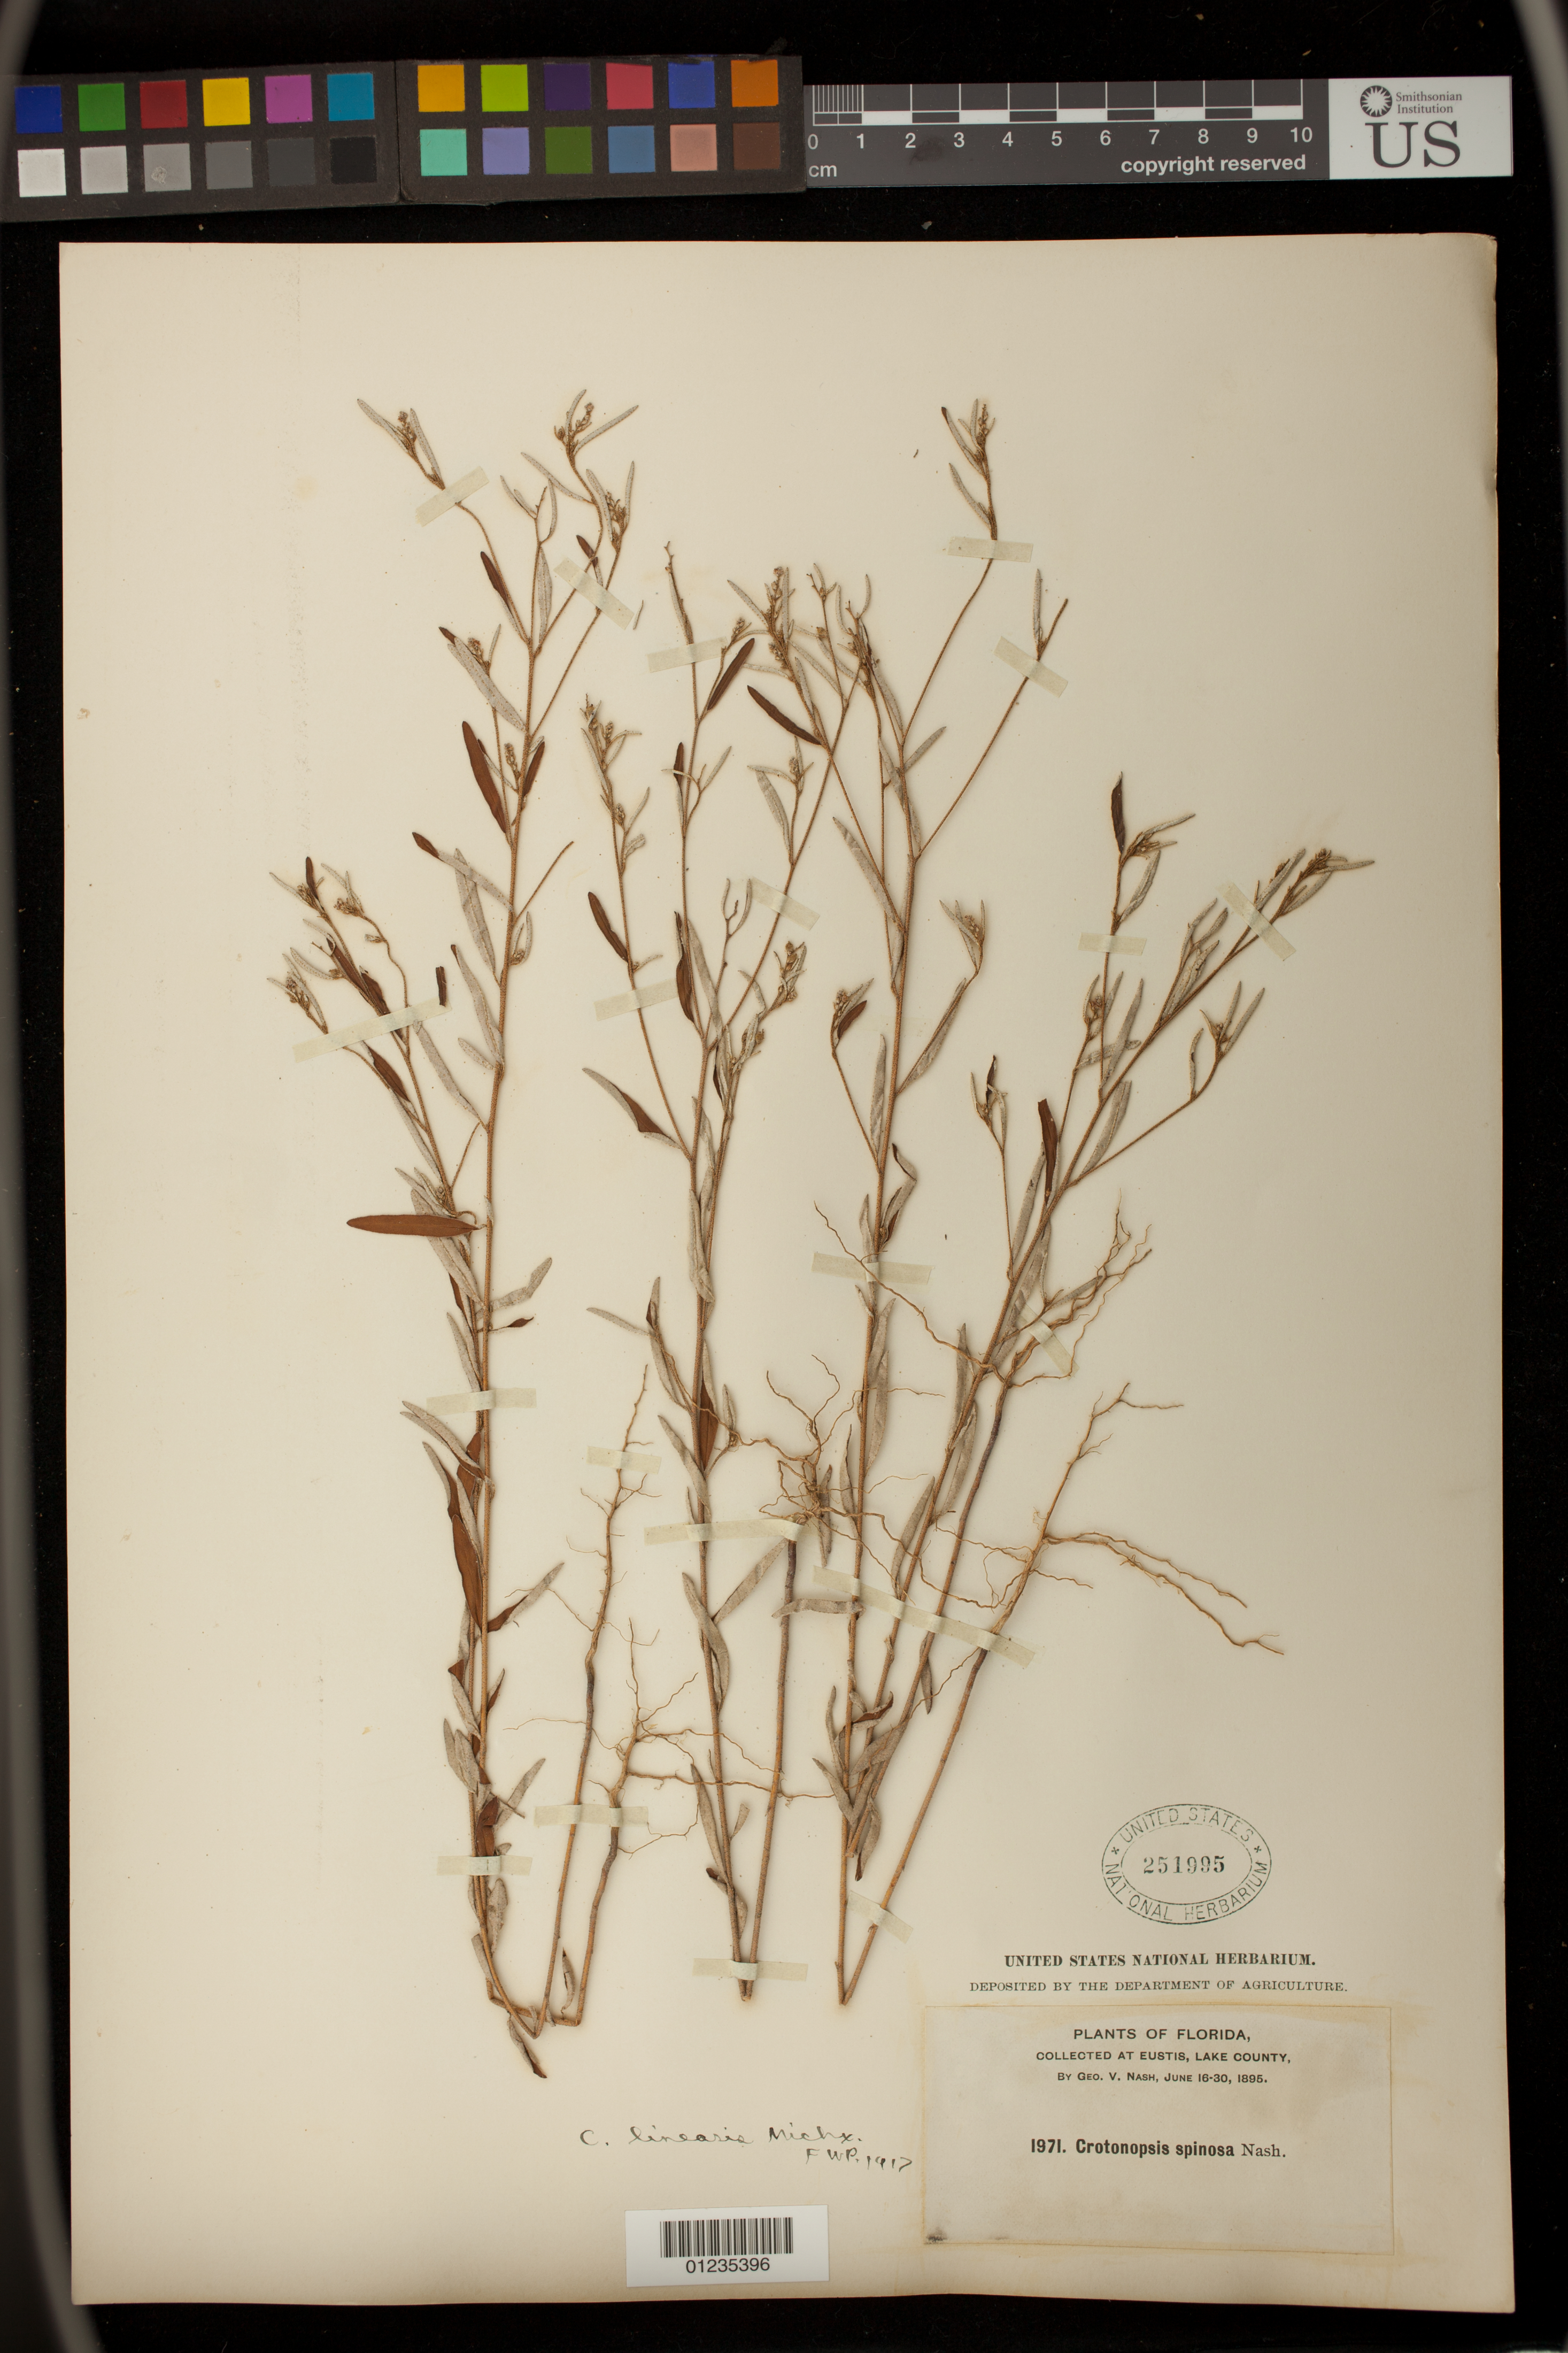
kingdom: Plantae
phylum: Tracheophyta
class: Magnoliopsida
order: Malpighiales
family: Euphorbiaceae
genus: Crotonopsis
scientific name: Crotonopsis linearis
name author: Michx.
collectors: G. V. Nash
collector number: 1971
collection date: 1895-06-16/1895-06-30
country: United States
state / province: Florida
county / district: Lake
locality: Eustis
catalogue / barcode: US 251995